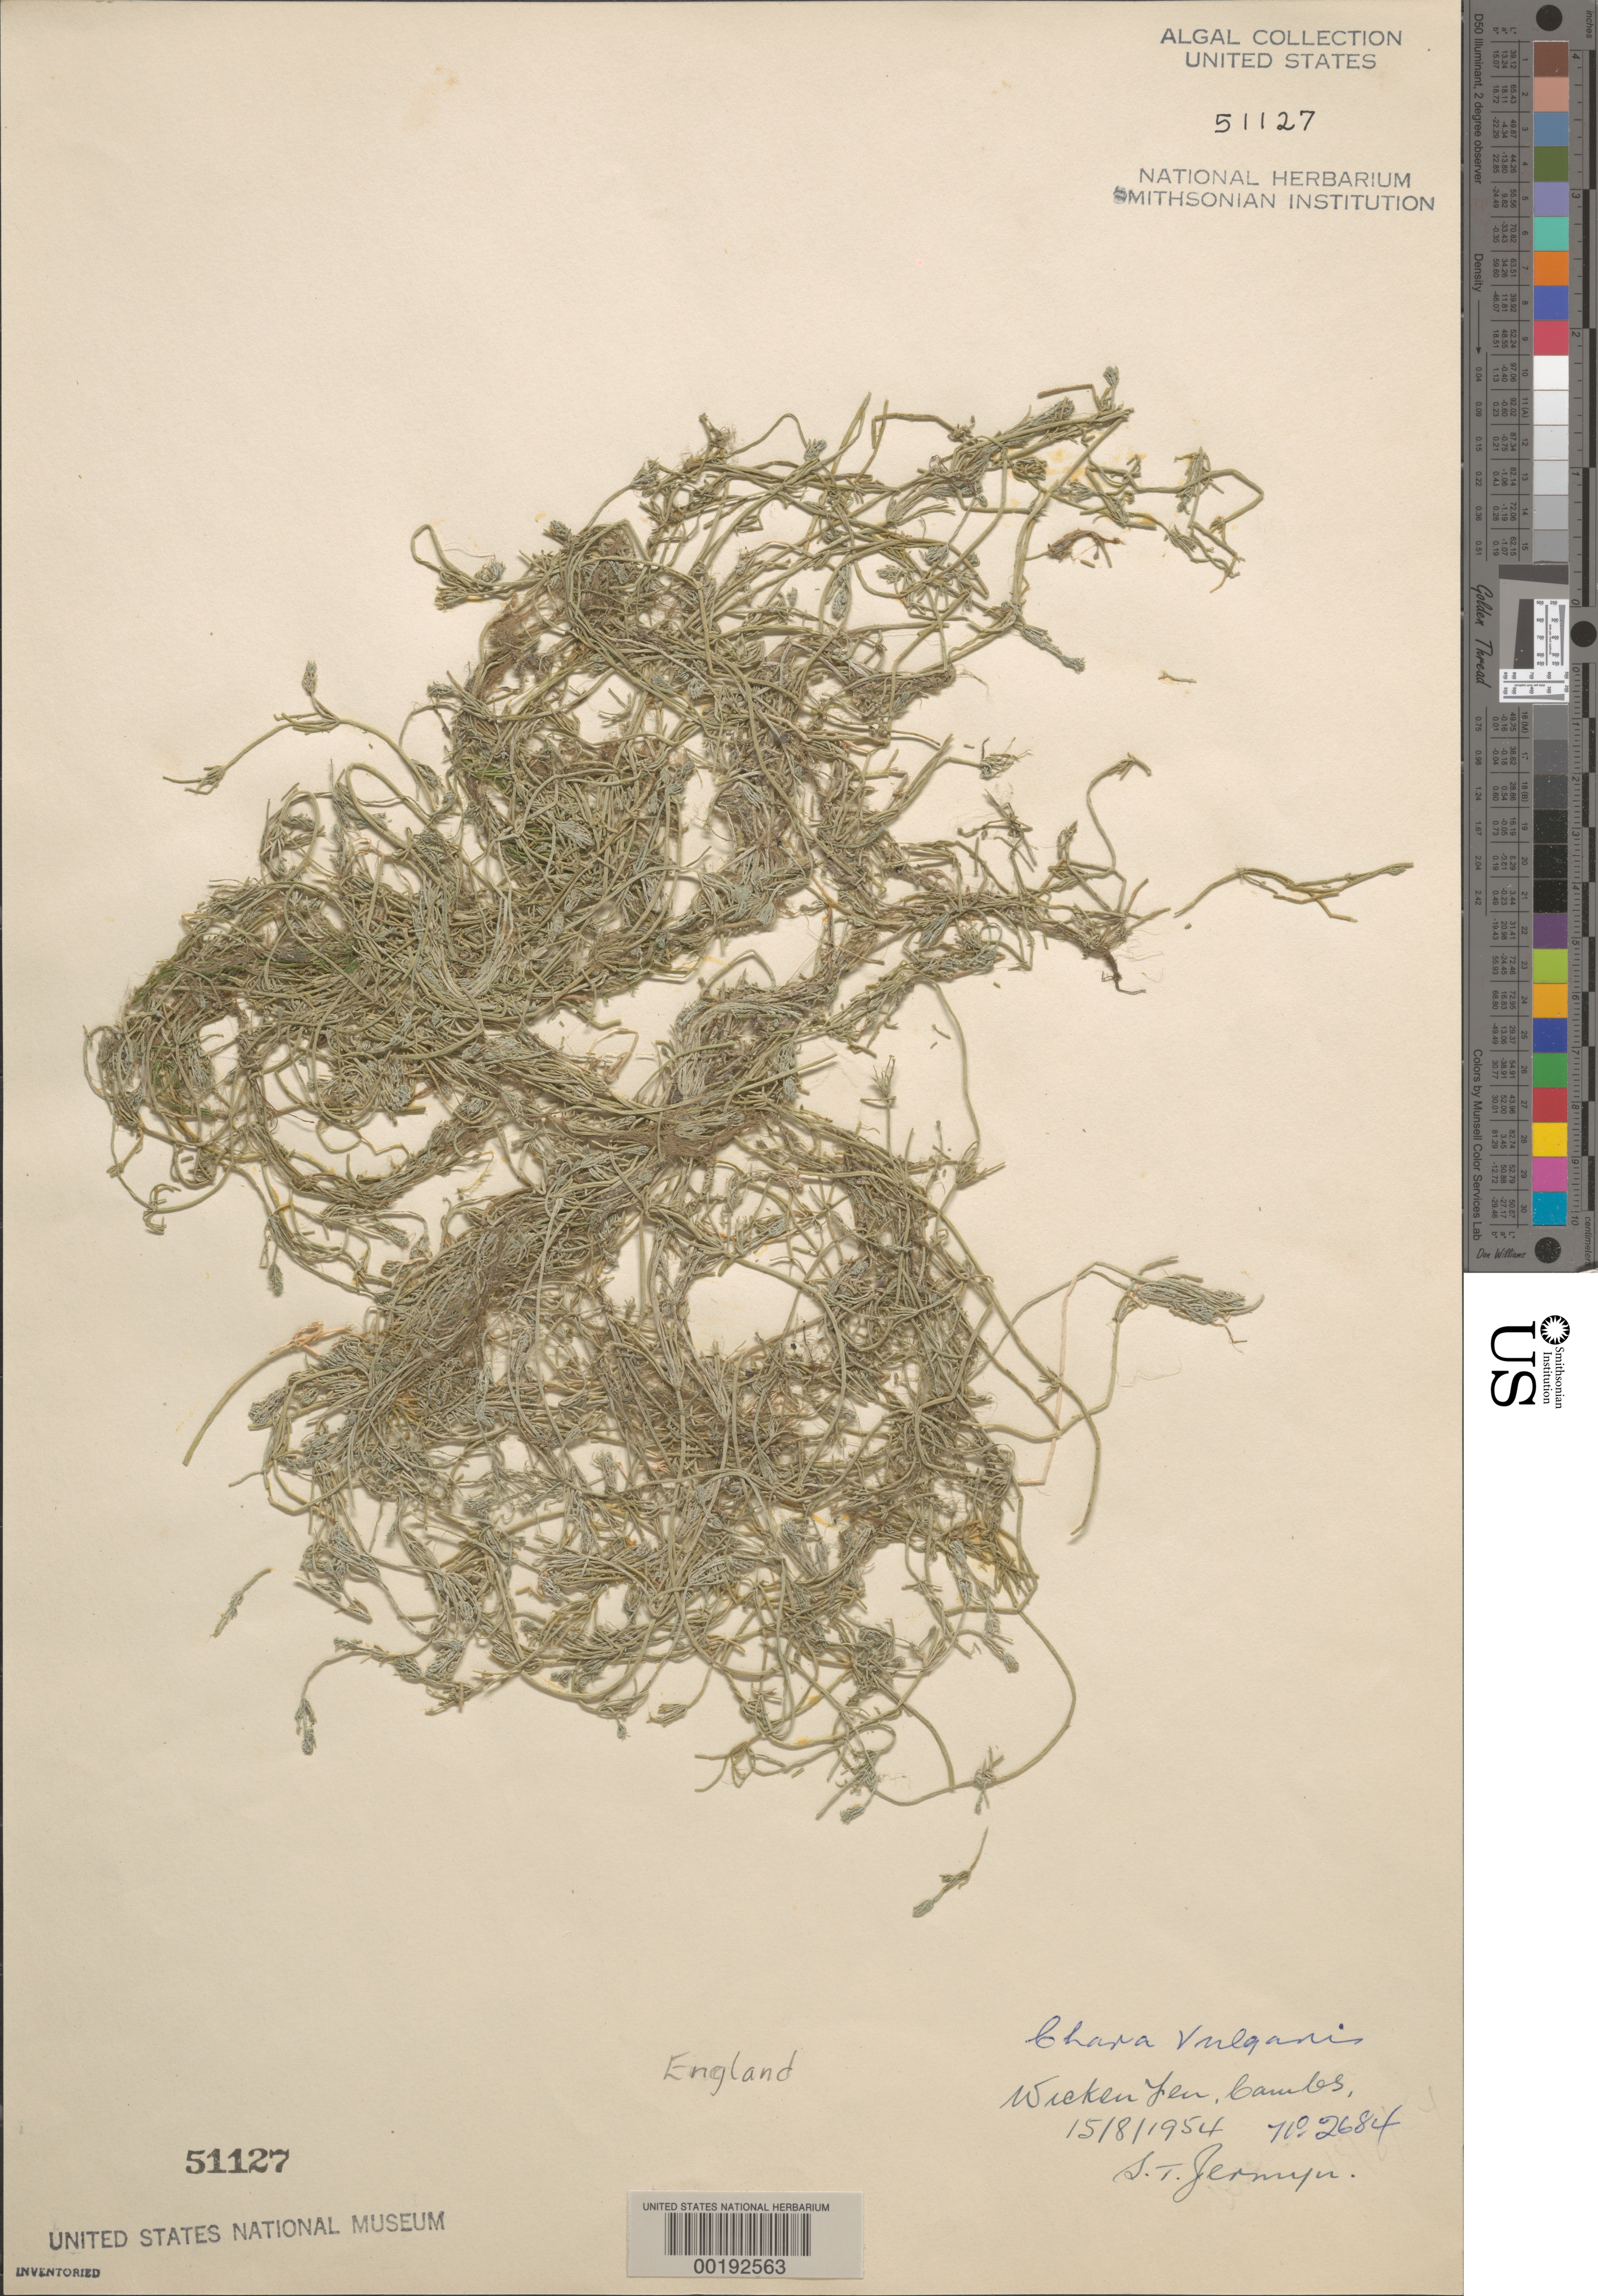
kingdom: Plantae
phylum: Charophyta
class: Charophyceae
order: Charales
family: Characeae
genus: Chara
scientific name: Chara vulgaris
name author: L.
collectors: S. Jermyn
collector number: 2684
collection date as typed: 15 Aug 1954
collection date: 1954-08-15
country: United Kingdom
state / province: England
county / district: Cambridgeshire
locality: Wicken Fen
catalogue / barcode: US 51127